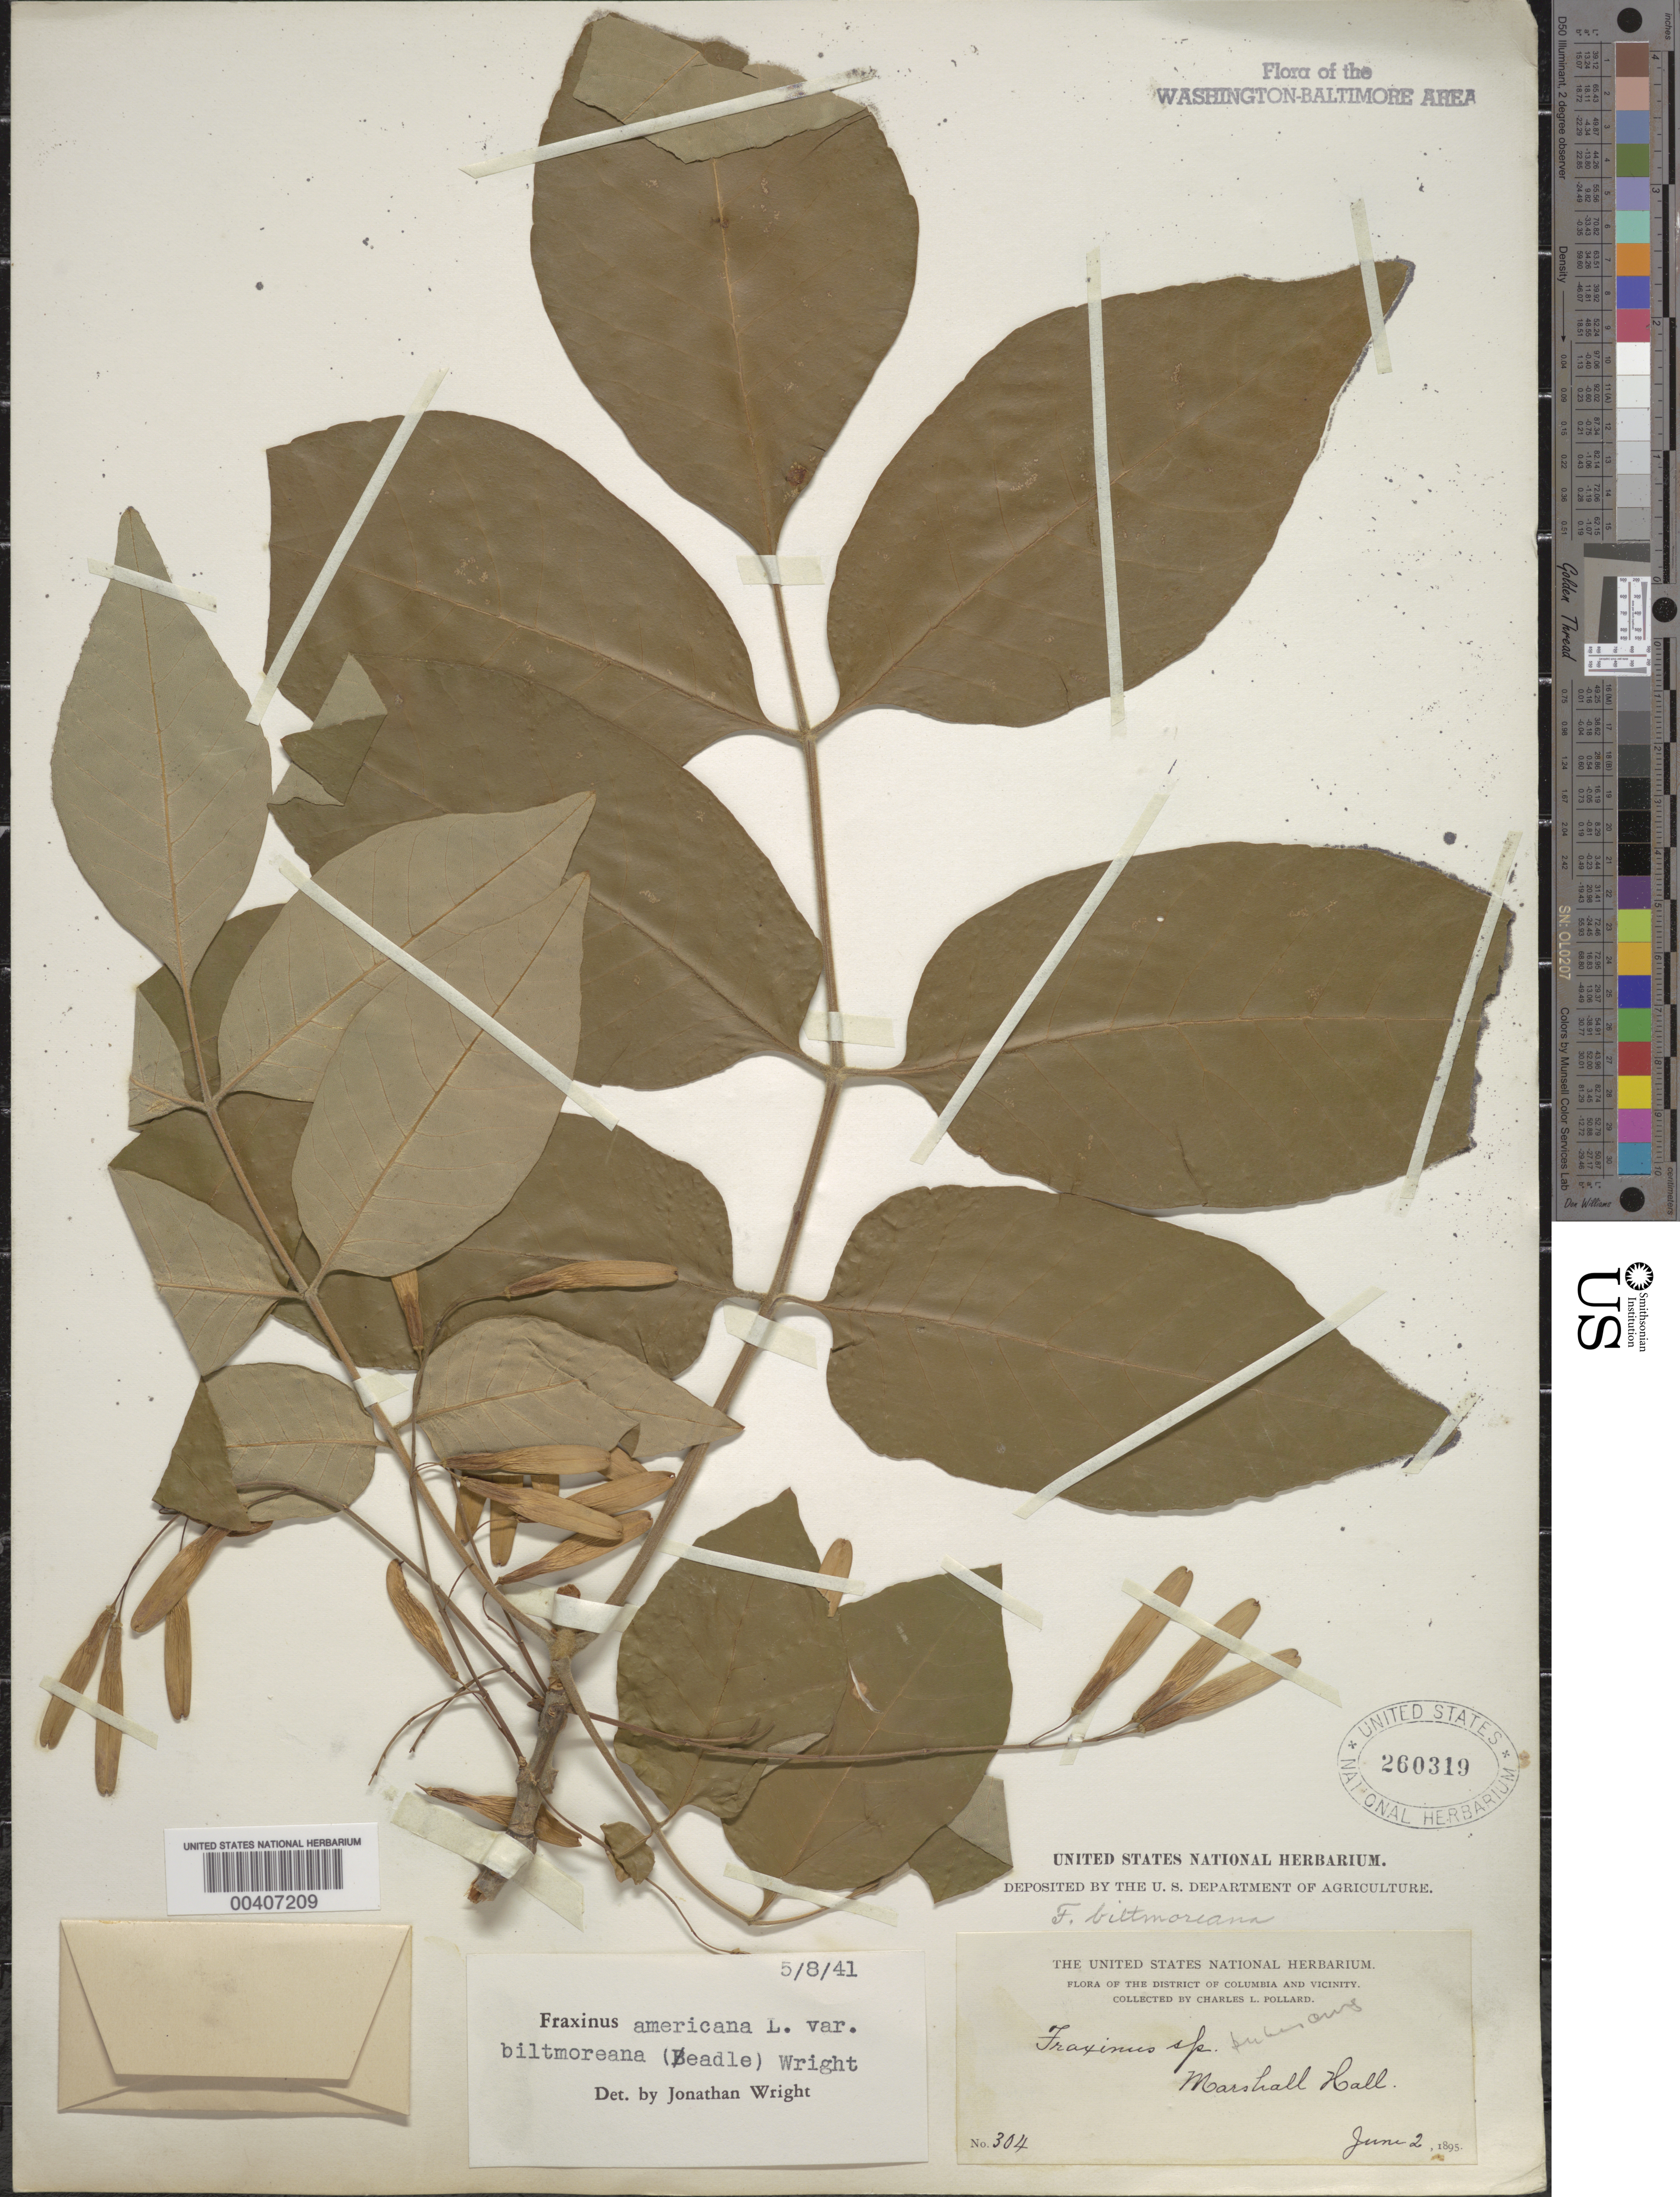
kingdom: Plantae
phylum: Tracheophyta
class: Magnoliopsida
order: Lamiales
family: Oleaceae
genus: Fraxinus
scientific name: Fraxinus americana var. biltmoreana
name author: (Beadle) J.W. Wright ex Fernald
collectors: C. L. Pollard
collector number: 304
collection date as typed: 02 Jun 1895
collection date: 1895-06-02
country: United States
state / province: Maryland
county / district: Prince George's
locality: Marshall Hall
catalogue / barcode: US 260319